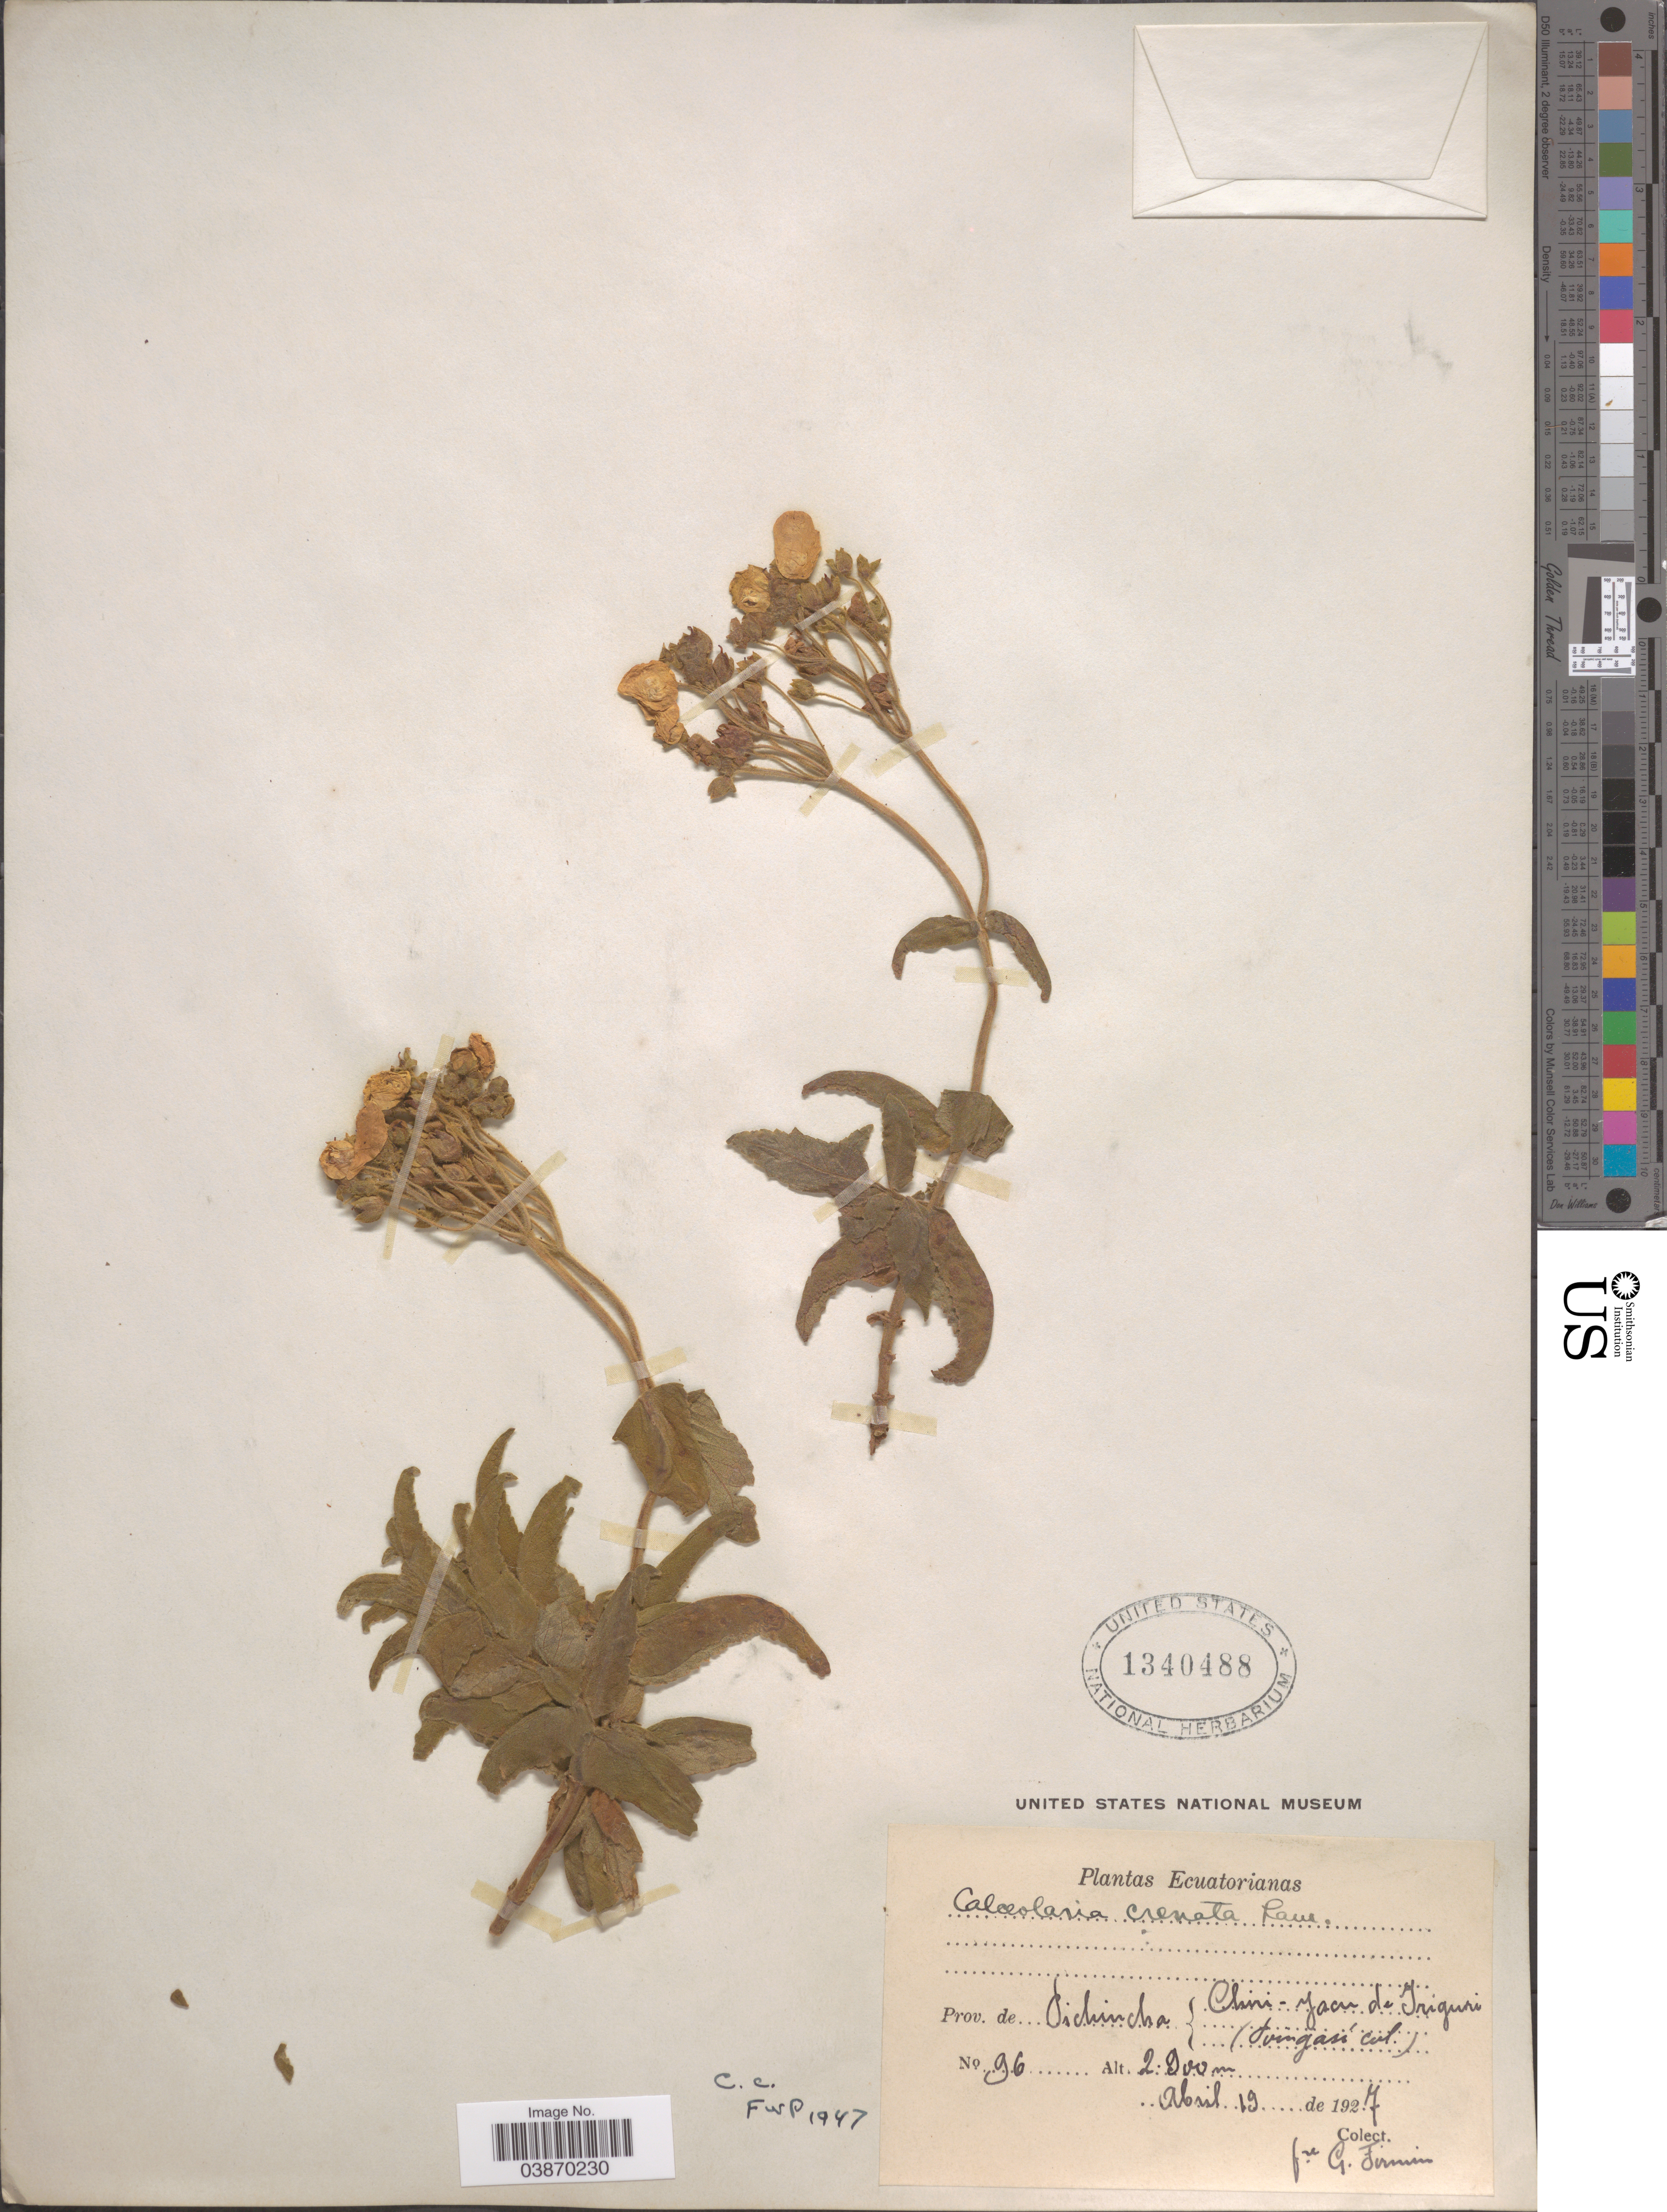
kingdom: Plantae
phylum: Tracheophyta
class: Magnoliopsida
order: Lamiales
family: Calceolariaceae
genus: Calceolaria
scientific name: Calceolaria crenata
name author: Lam.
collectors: F. Firmin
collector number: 96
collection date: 1927-04-19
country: Ecuador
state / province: Pichincha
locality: Chiri-Yacu de Iriguri (Poingasi col.).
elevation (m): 2900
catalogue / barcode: US 1340488